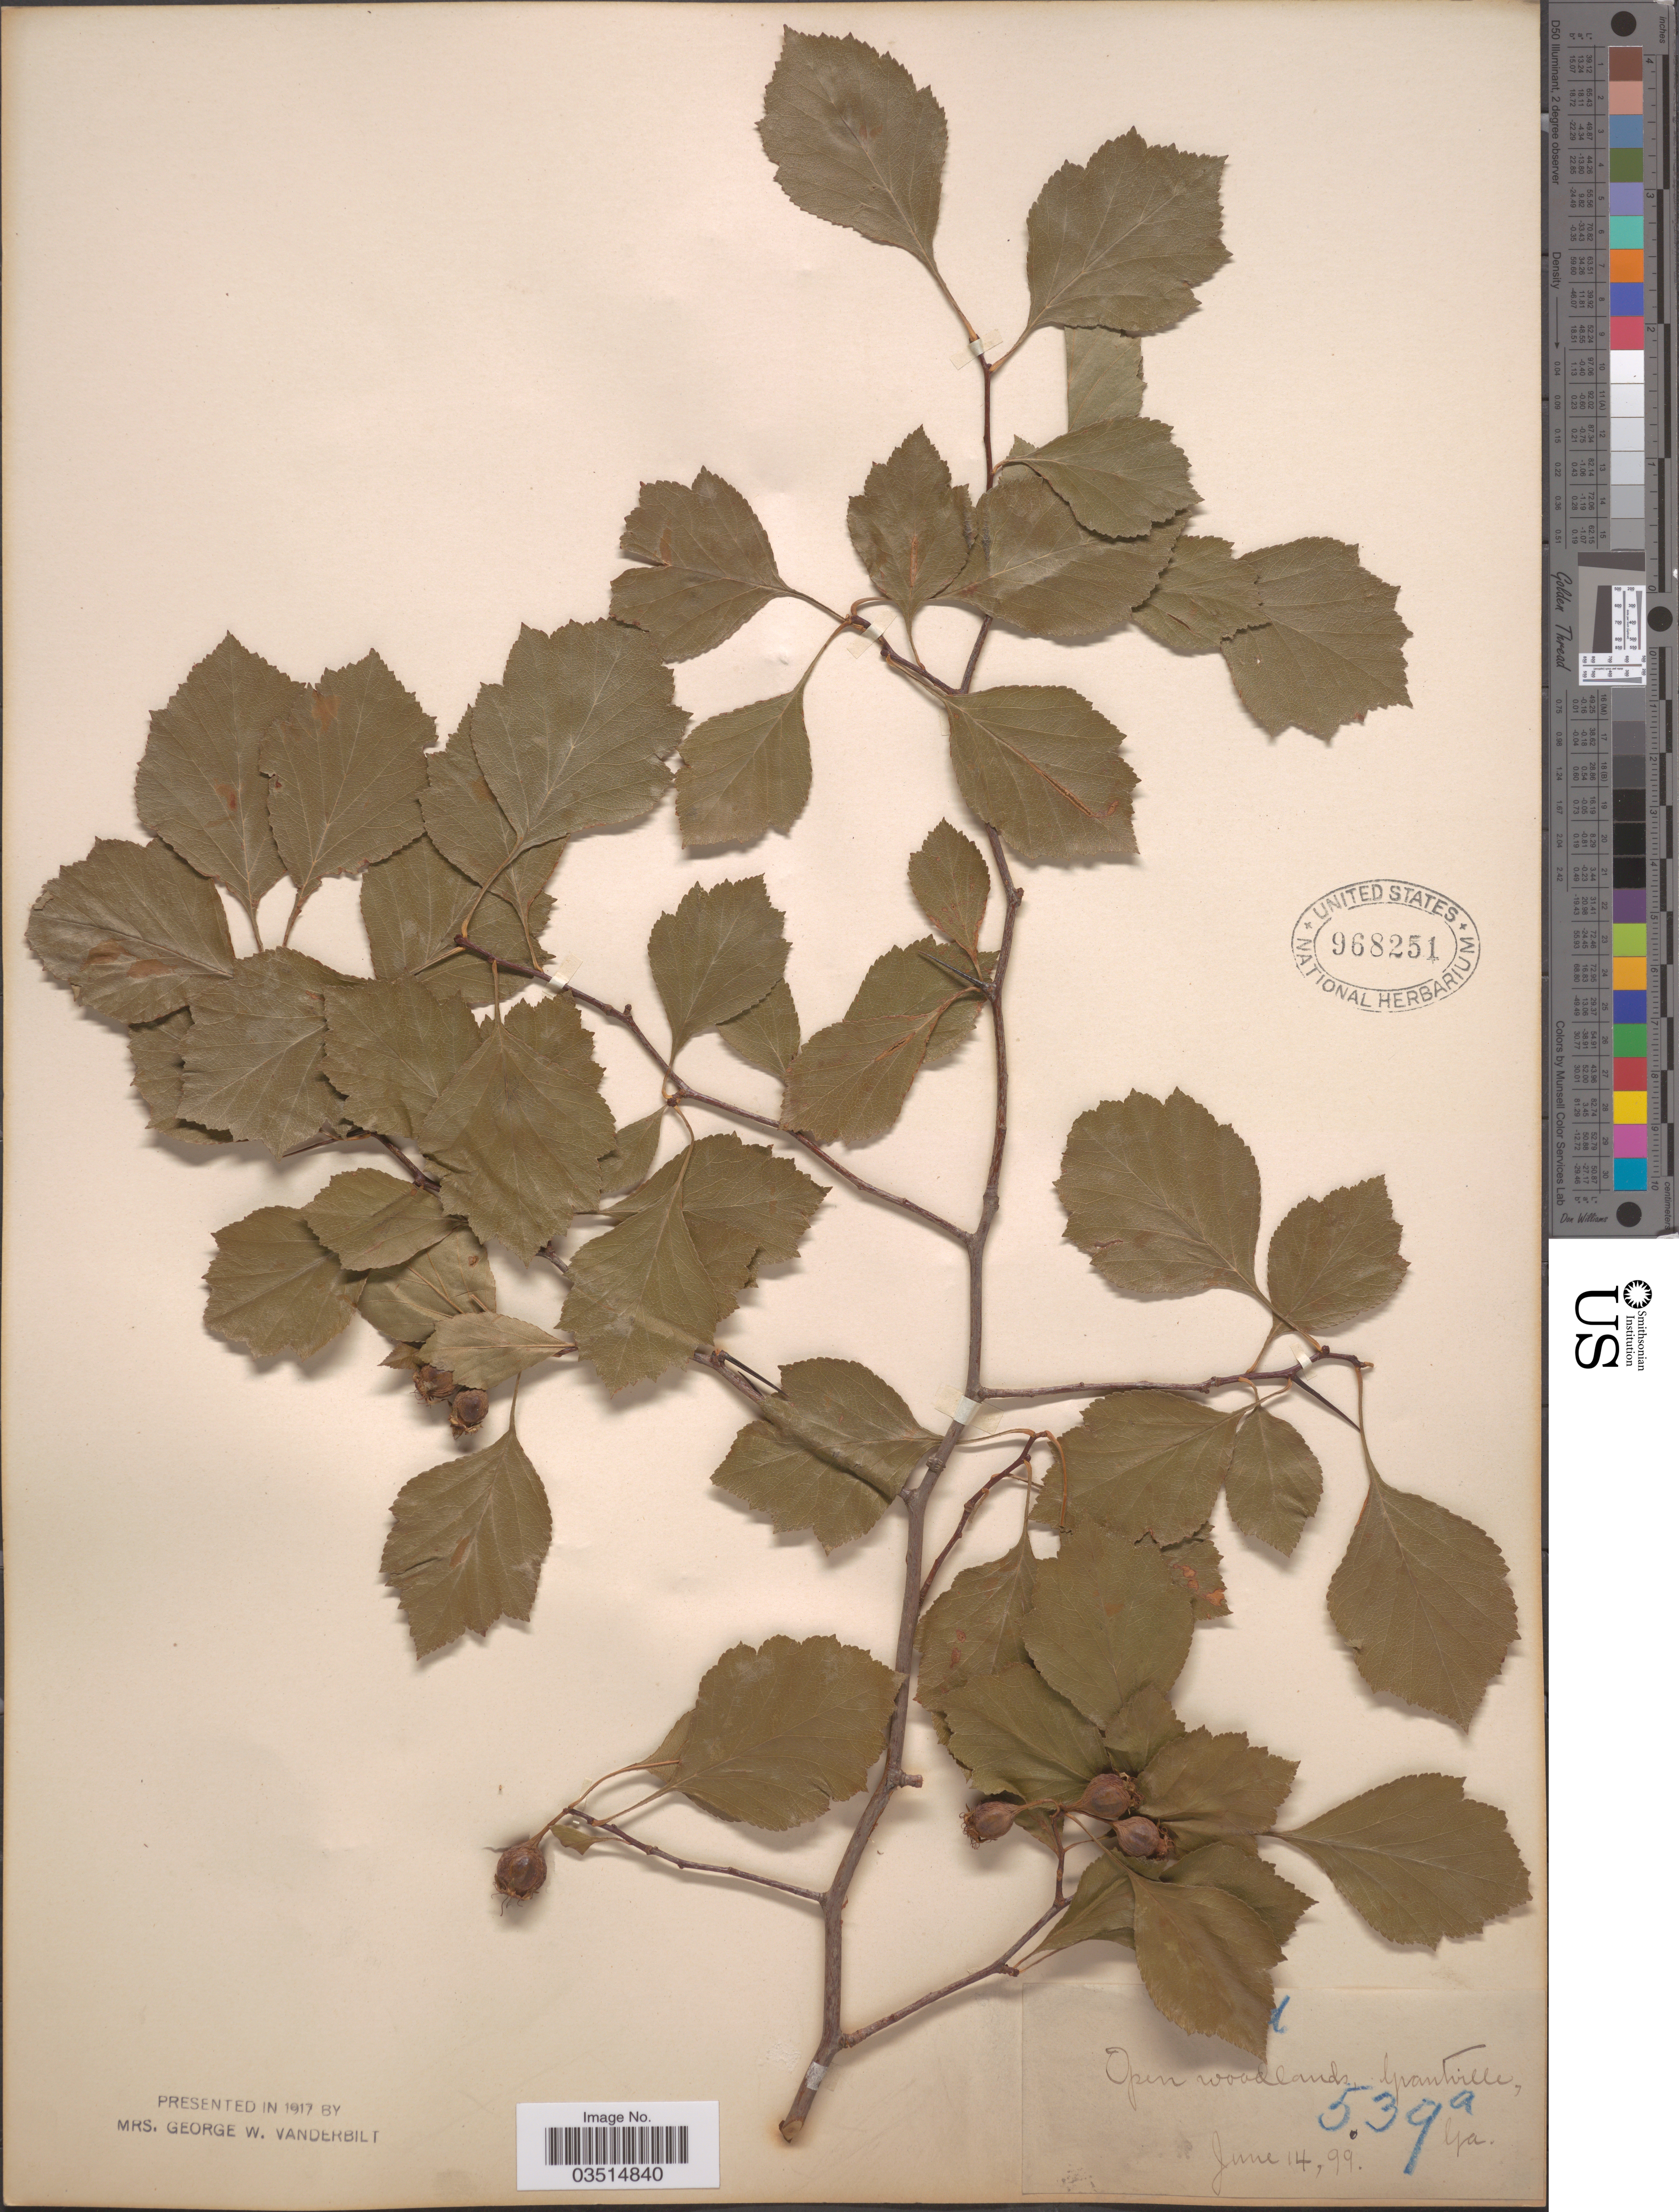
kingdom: Plantae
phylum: Tracheophyta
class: Magnoliopsida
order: Rosales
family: Rosaceae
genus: Crataegus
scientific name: Crataegus flava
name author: Aiton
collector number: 539a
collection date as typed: Transcribed d/m/y: 14/6/99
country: United States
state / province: Georgia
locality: Grantville.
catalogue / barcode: US 968251